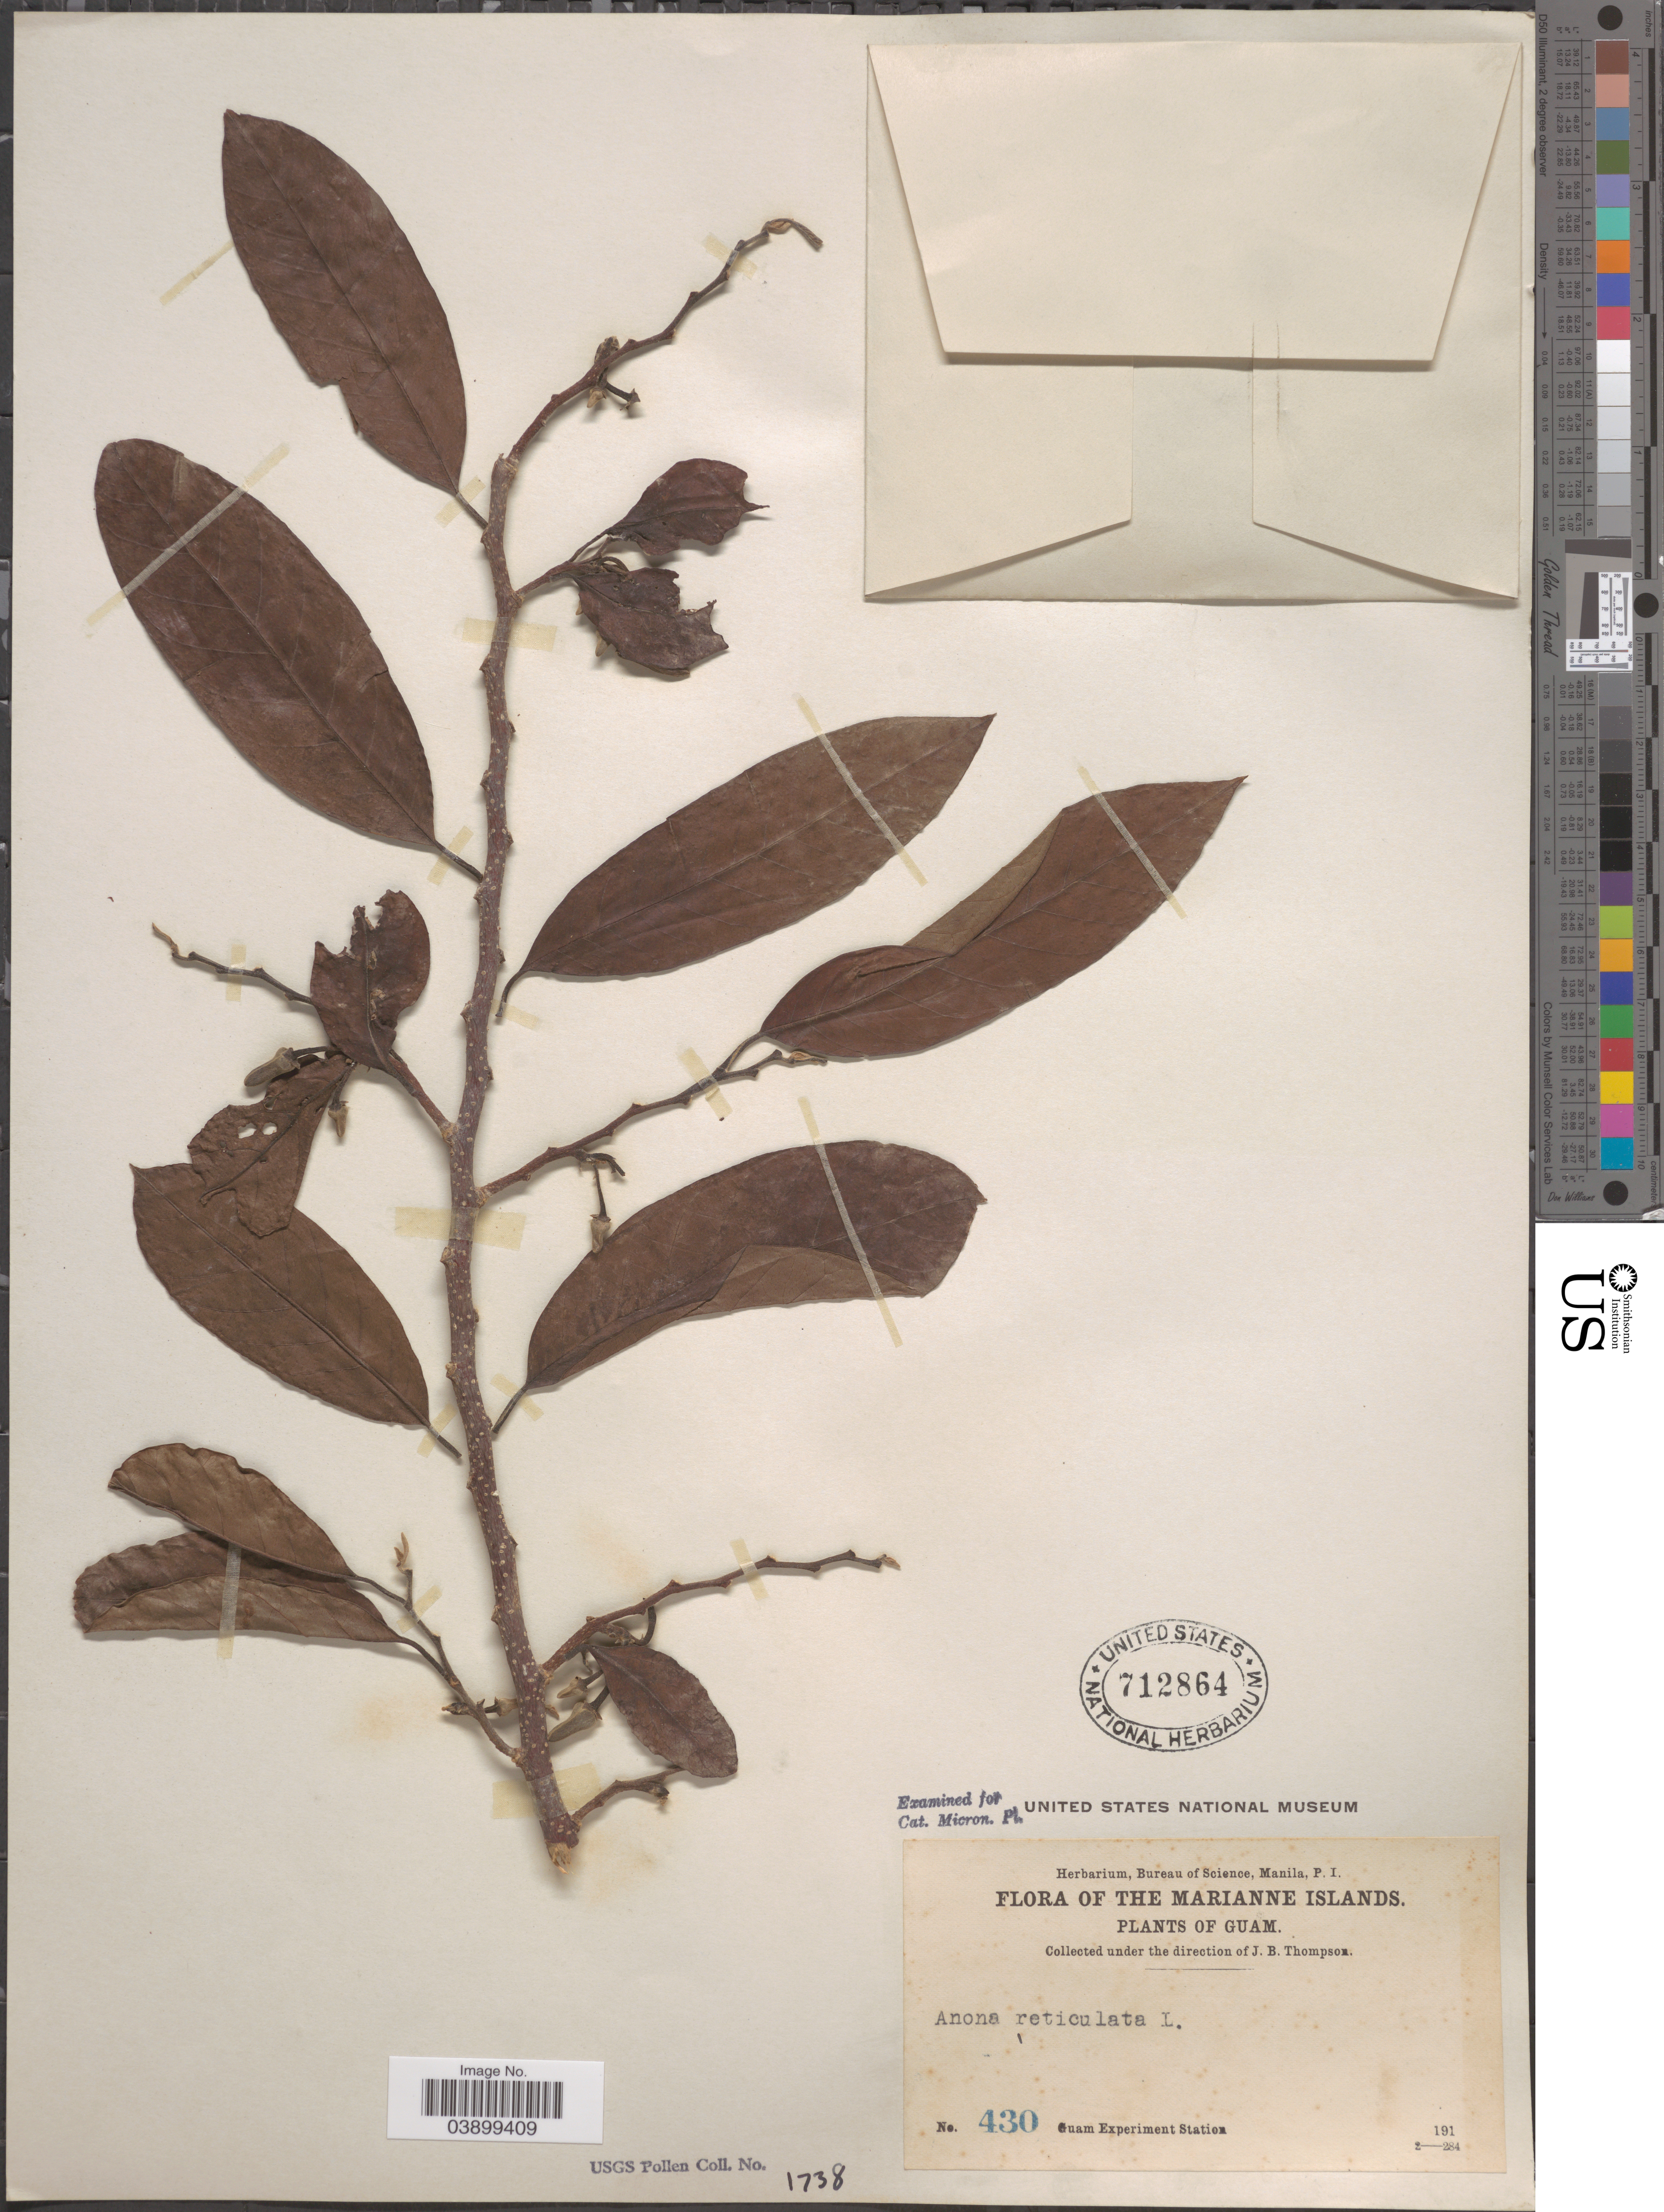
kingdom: Plantae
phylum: Tracheophyta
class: Magnoliopsida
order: Magnoliales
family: Annonaceae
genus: Annona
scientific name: Annona reticulata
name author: L.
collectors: Guam Exp. Sta.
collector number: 430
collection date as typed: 191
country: Guam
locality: Marianne Islands.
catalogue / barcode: US 712864